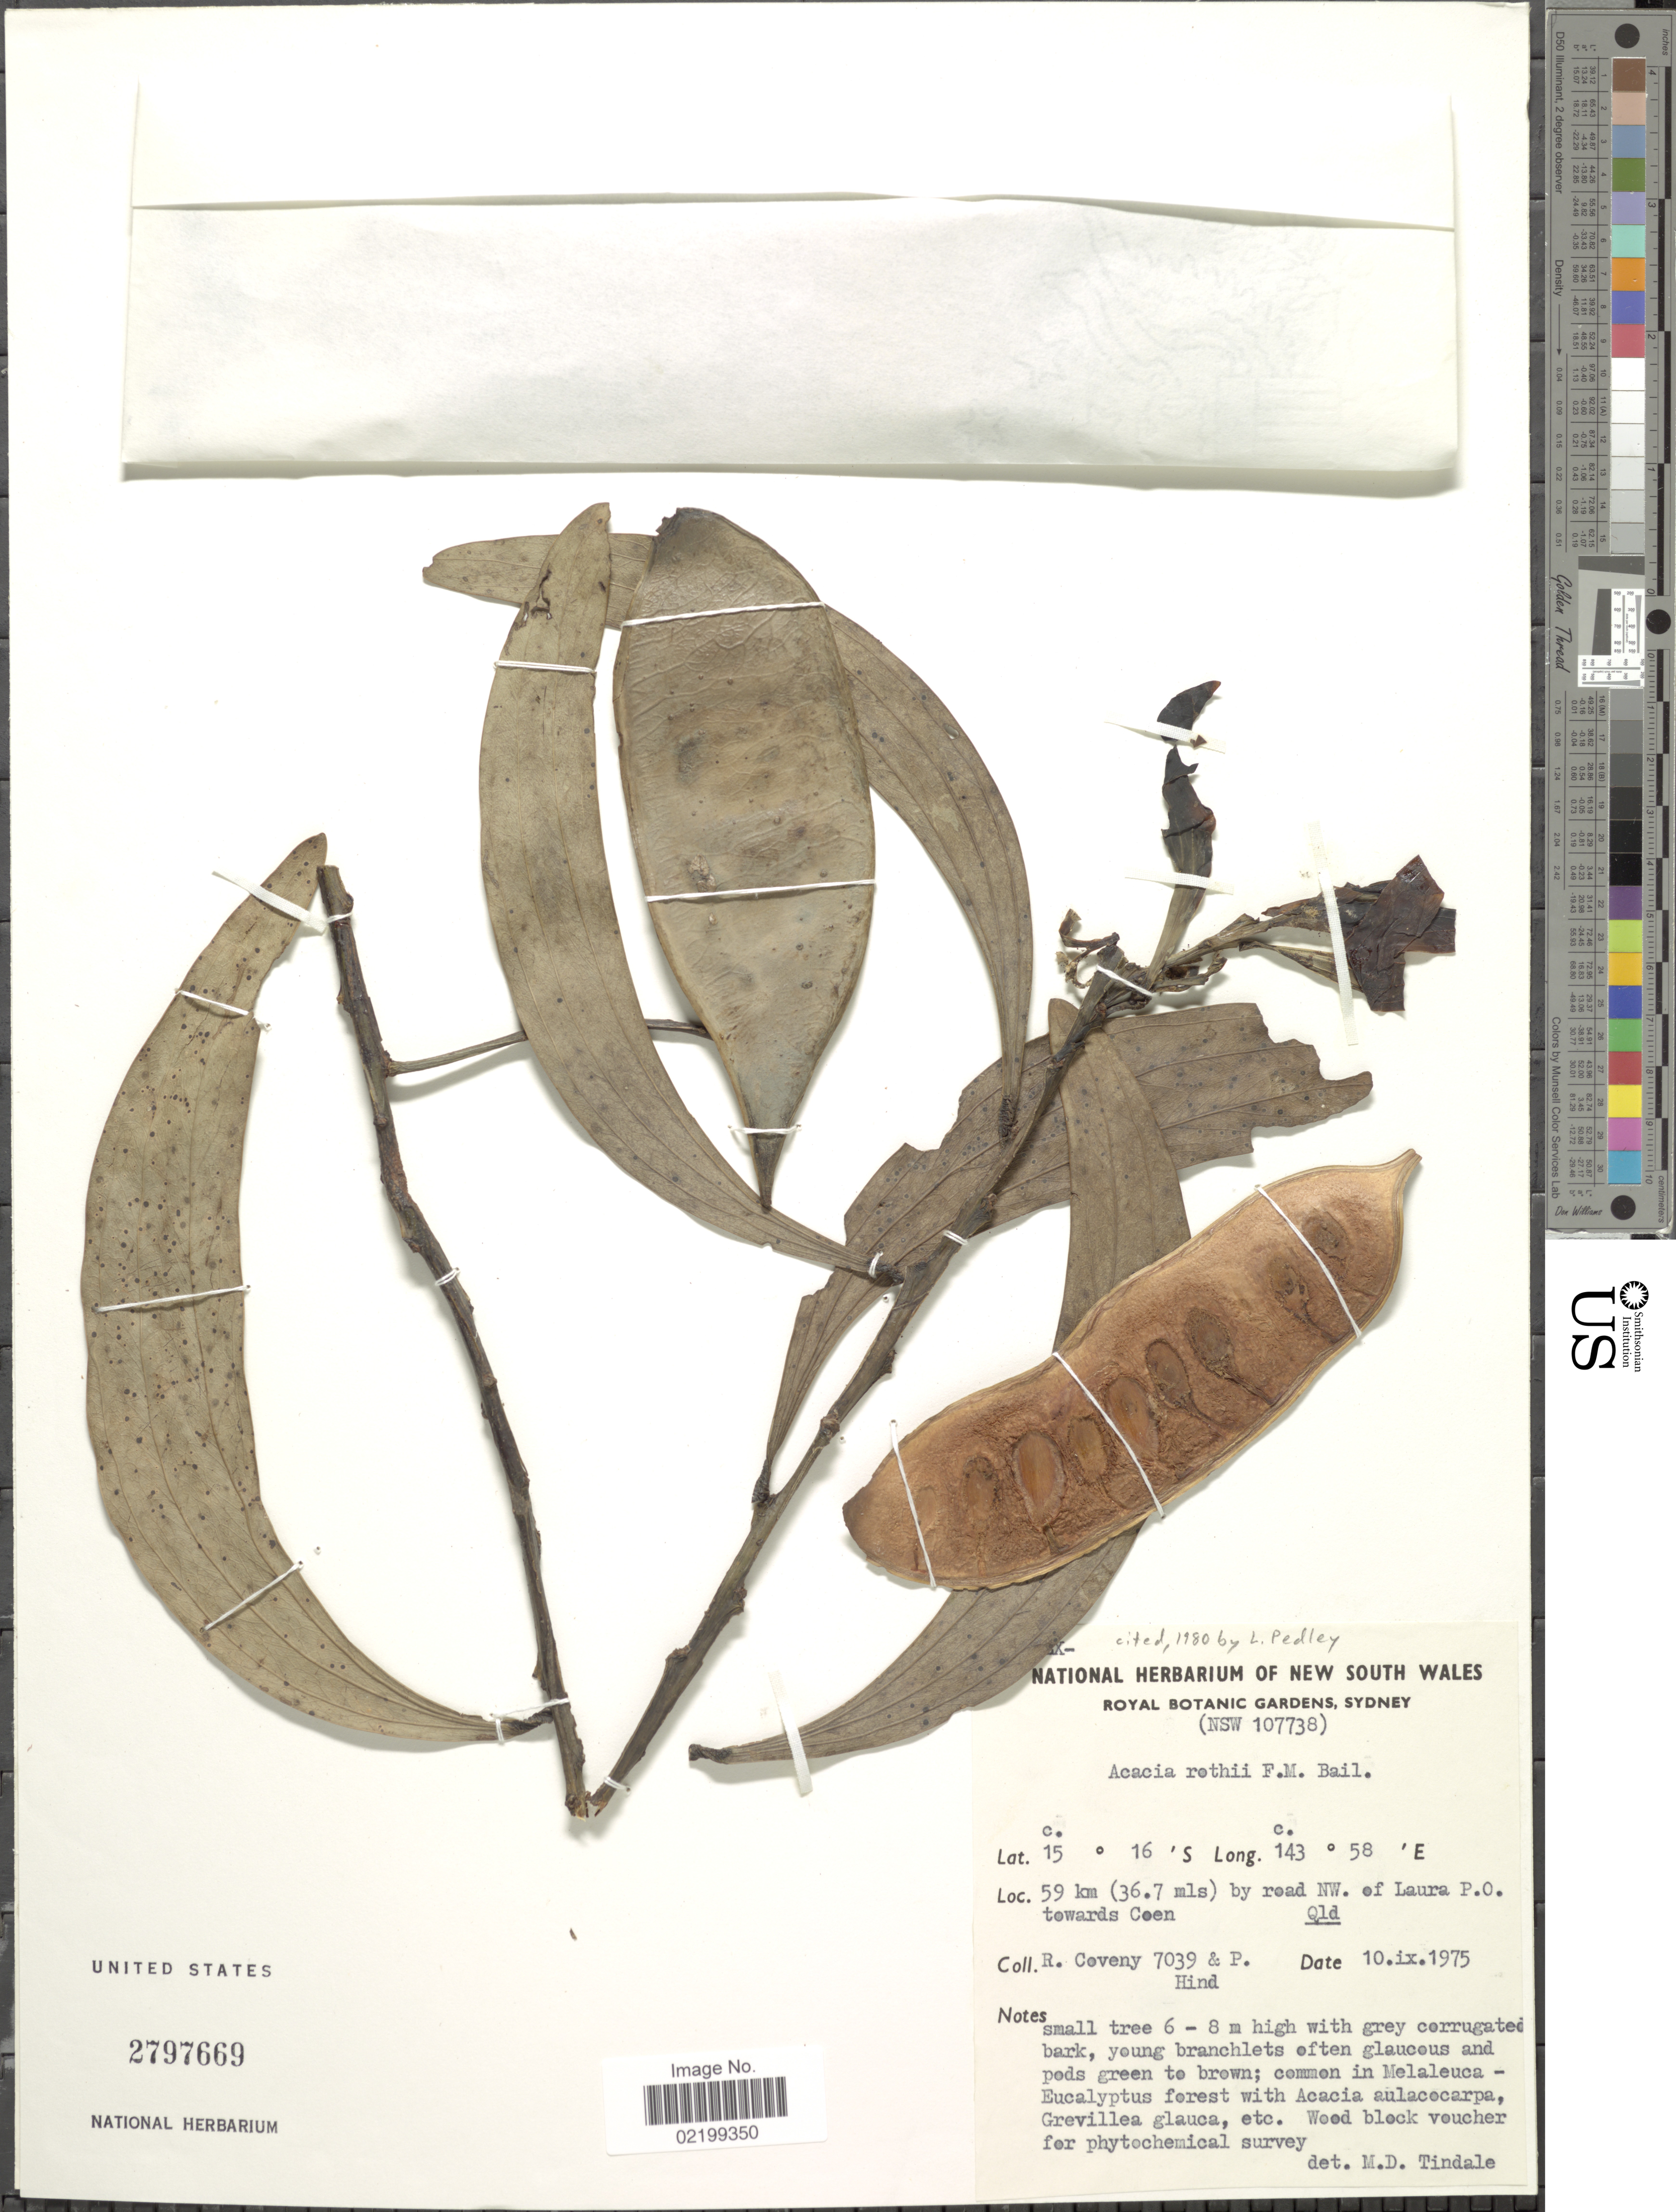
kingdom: Plantae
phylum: Tracheophyta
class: Magnoliopsida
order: Fabales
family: Fabaceae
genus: Acacia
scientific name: Acacia rothii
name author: F.M. Bailey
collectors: R. Coveny & P. Hind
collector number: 7039/107738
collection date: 1975-09-10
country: Australia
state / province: Queensland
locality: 59 km (36.7 mls) by road NW. of Laura P.O. towards Coen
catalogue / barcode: US 2797669